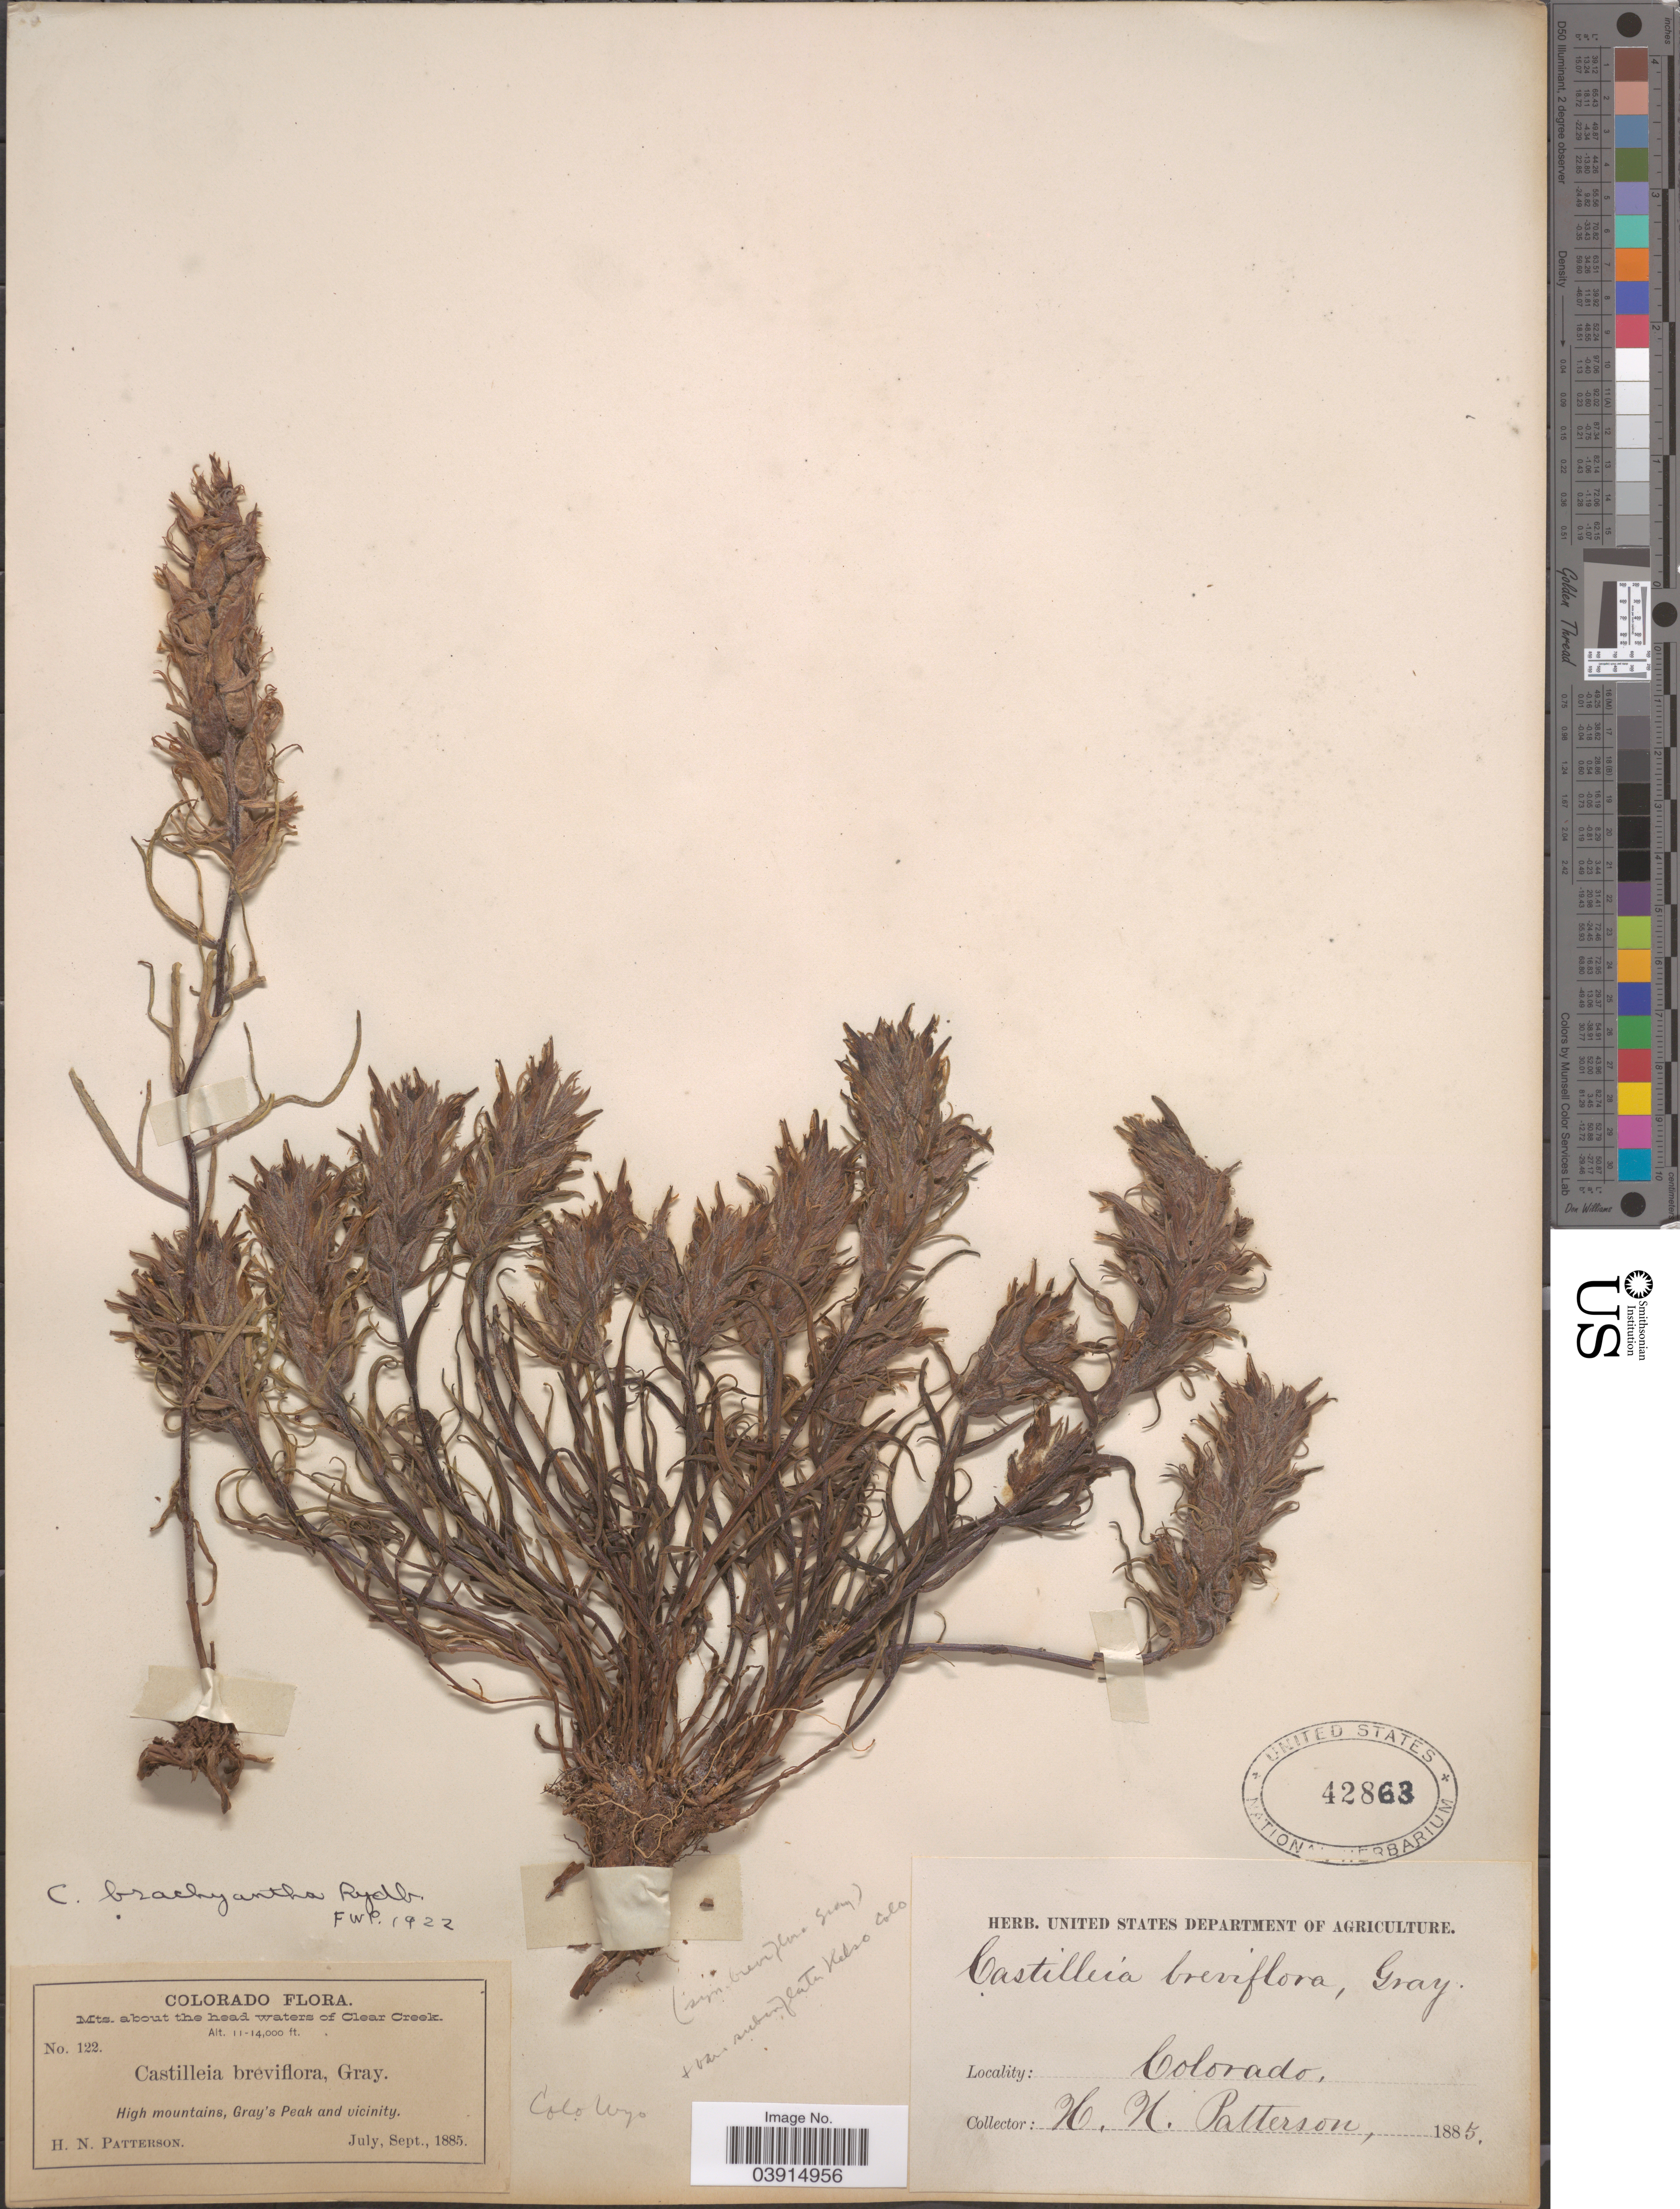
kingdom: Plantae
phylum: Tracheophyta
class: Magnoliopsida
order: Lamiales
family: Orobanchaceae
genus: Castilleja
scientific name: Castilleja sp.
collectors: H. N. Patterson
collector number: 122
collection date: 1885-07/1885-09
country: United States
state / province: Colorado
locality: Mts. about the head waters of Clear Creek. High mountains, Gray's Peak and vicinity.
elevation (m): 3353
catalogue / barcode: US 42863